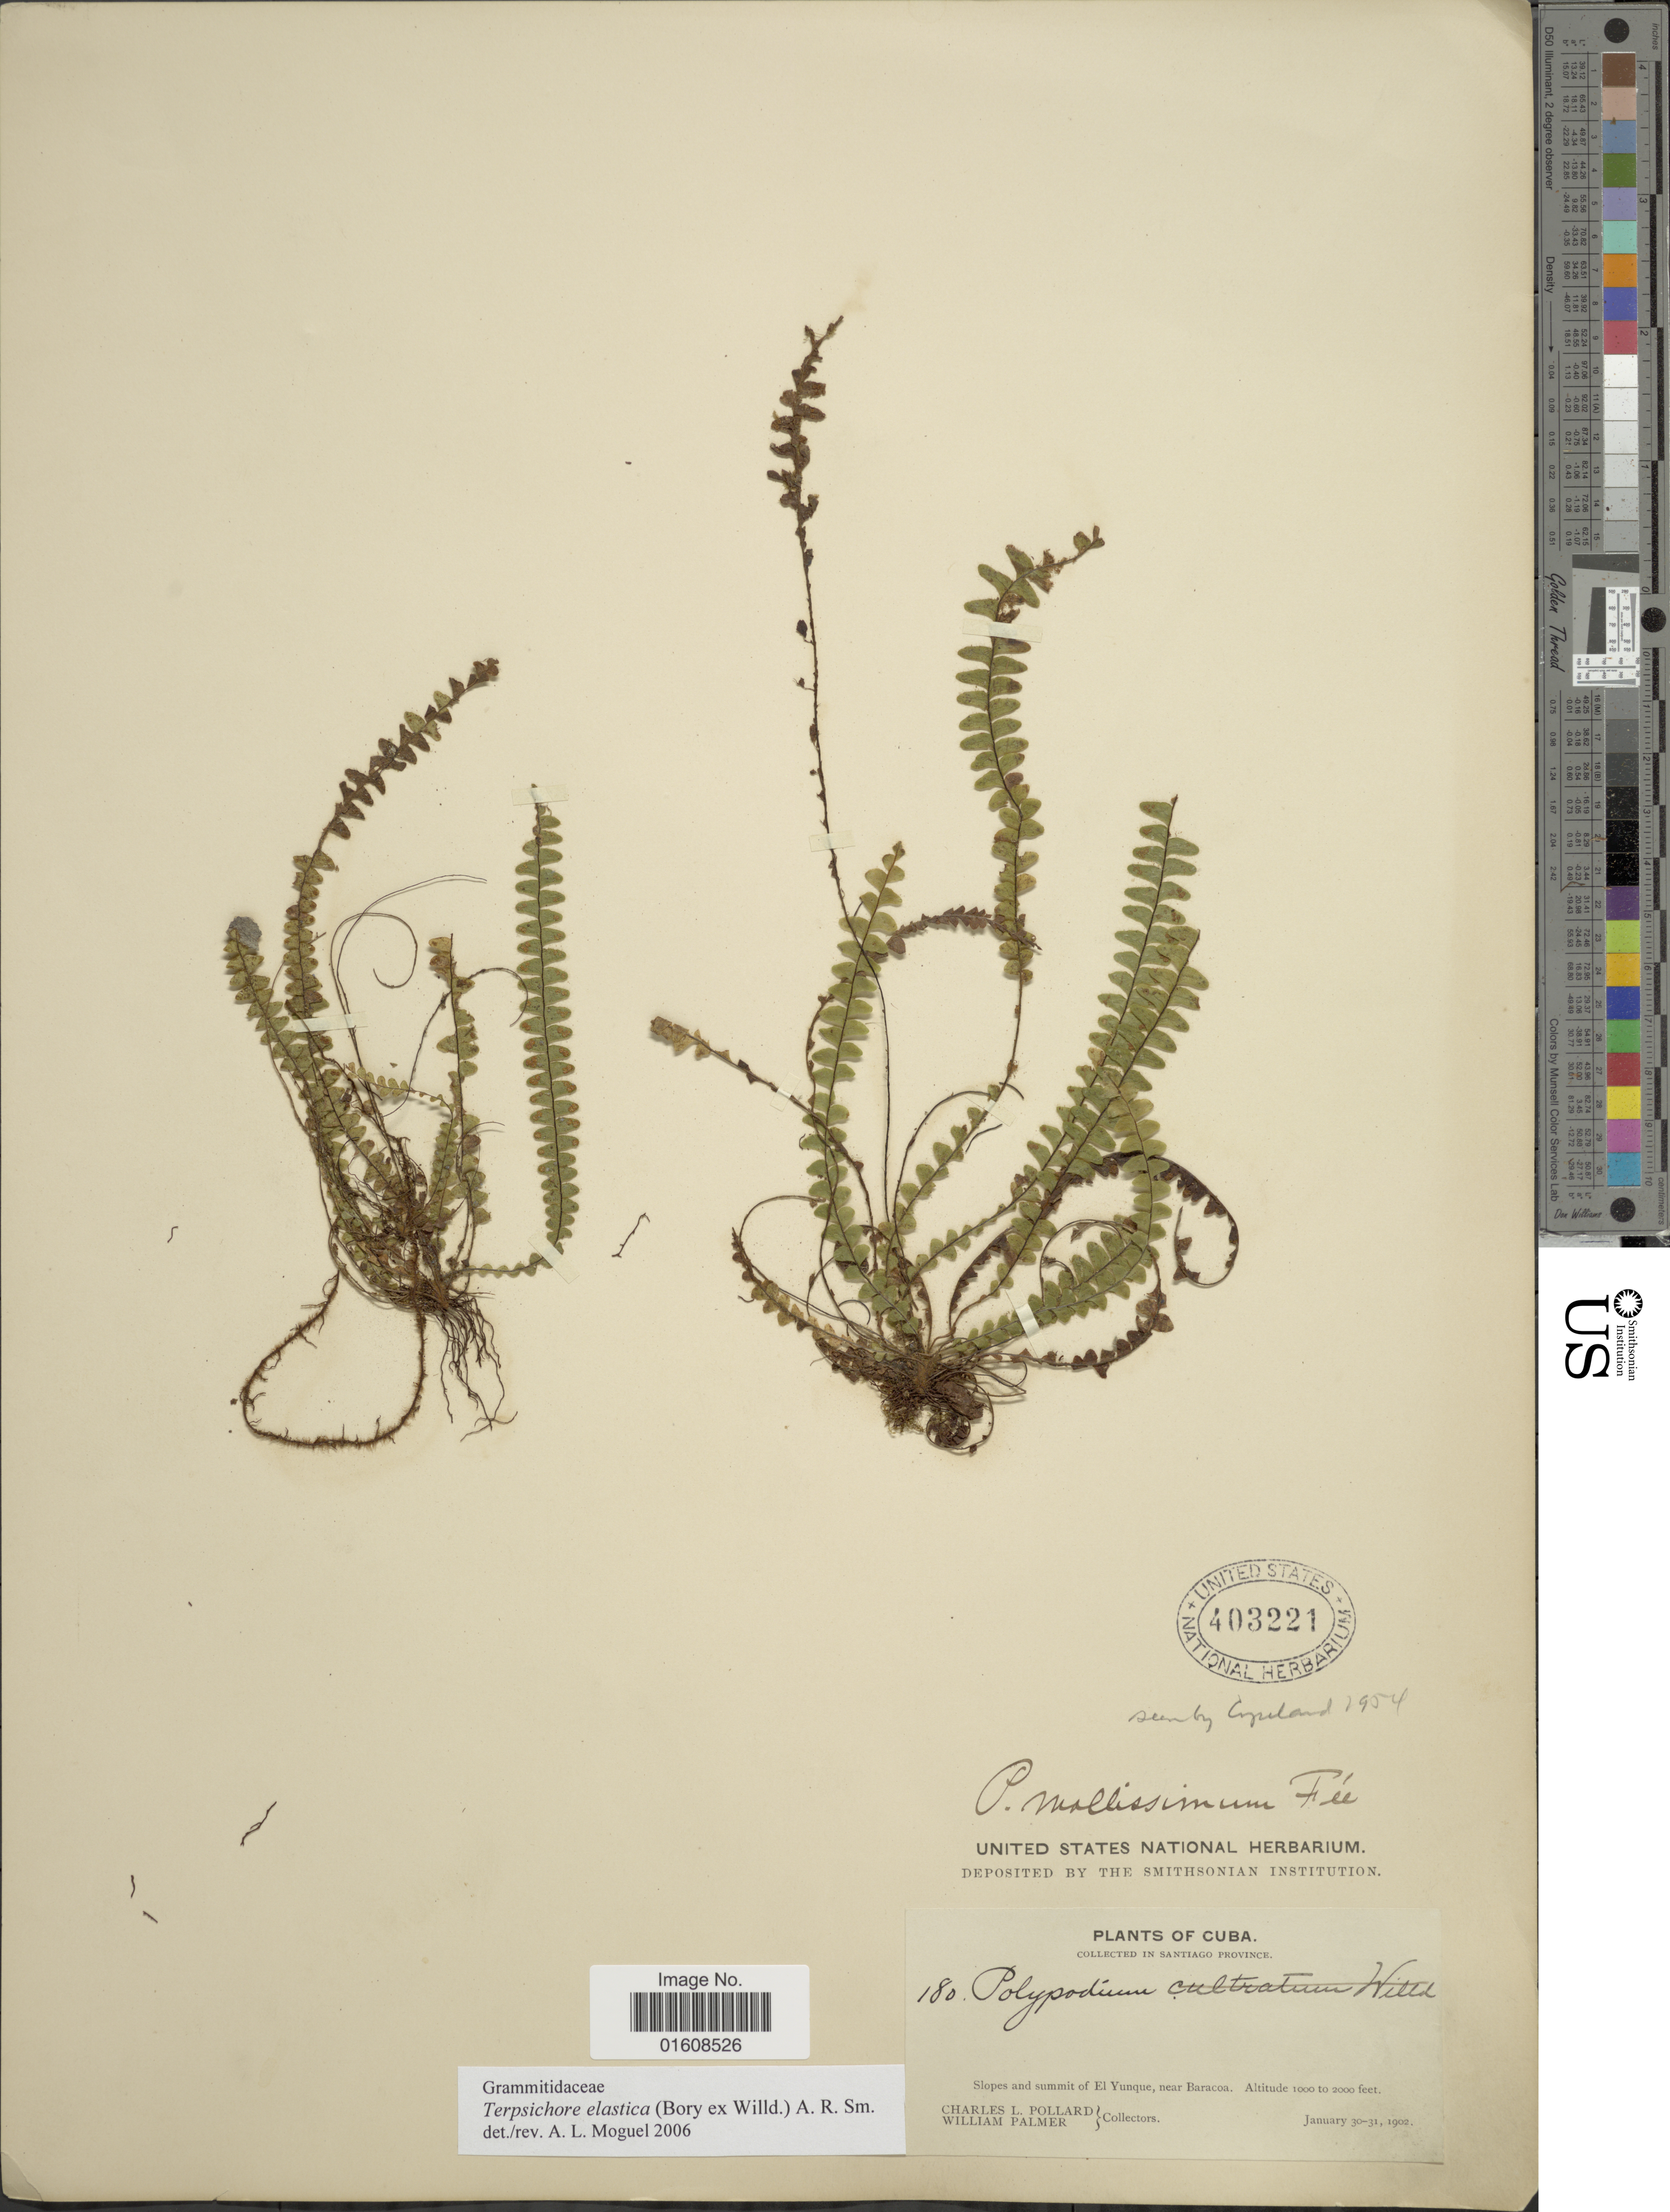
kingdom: Plantae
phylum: Tracheophyta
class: Polypodiopsida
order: Polypodiales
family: Polypodiaceae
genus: Alansmia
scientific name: Alansmia elastica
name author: (Bory ex Willd.) Moguel & M. Kessler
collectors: C. L. Pollard & W. Palmer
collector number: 180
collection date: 1902-01-30/1902-01-31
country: Cuba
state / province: Santiago de Cuba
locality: Santiago Province. Slopes and summit of El Yunque, near Baracoa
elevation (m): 305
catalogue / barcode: US 403221